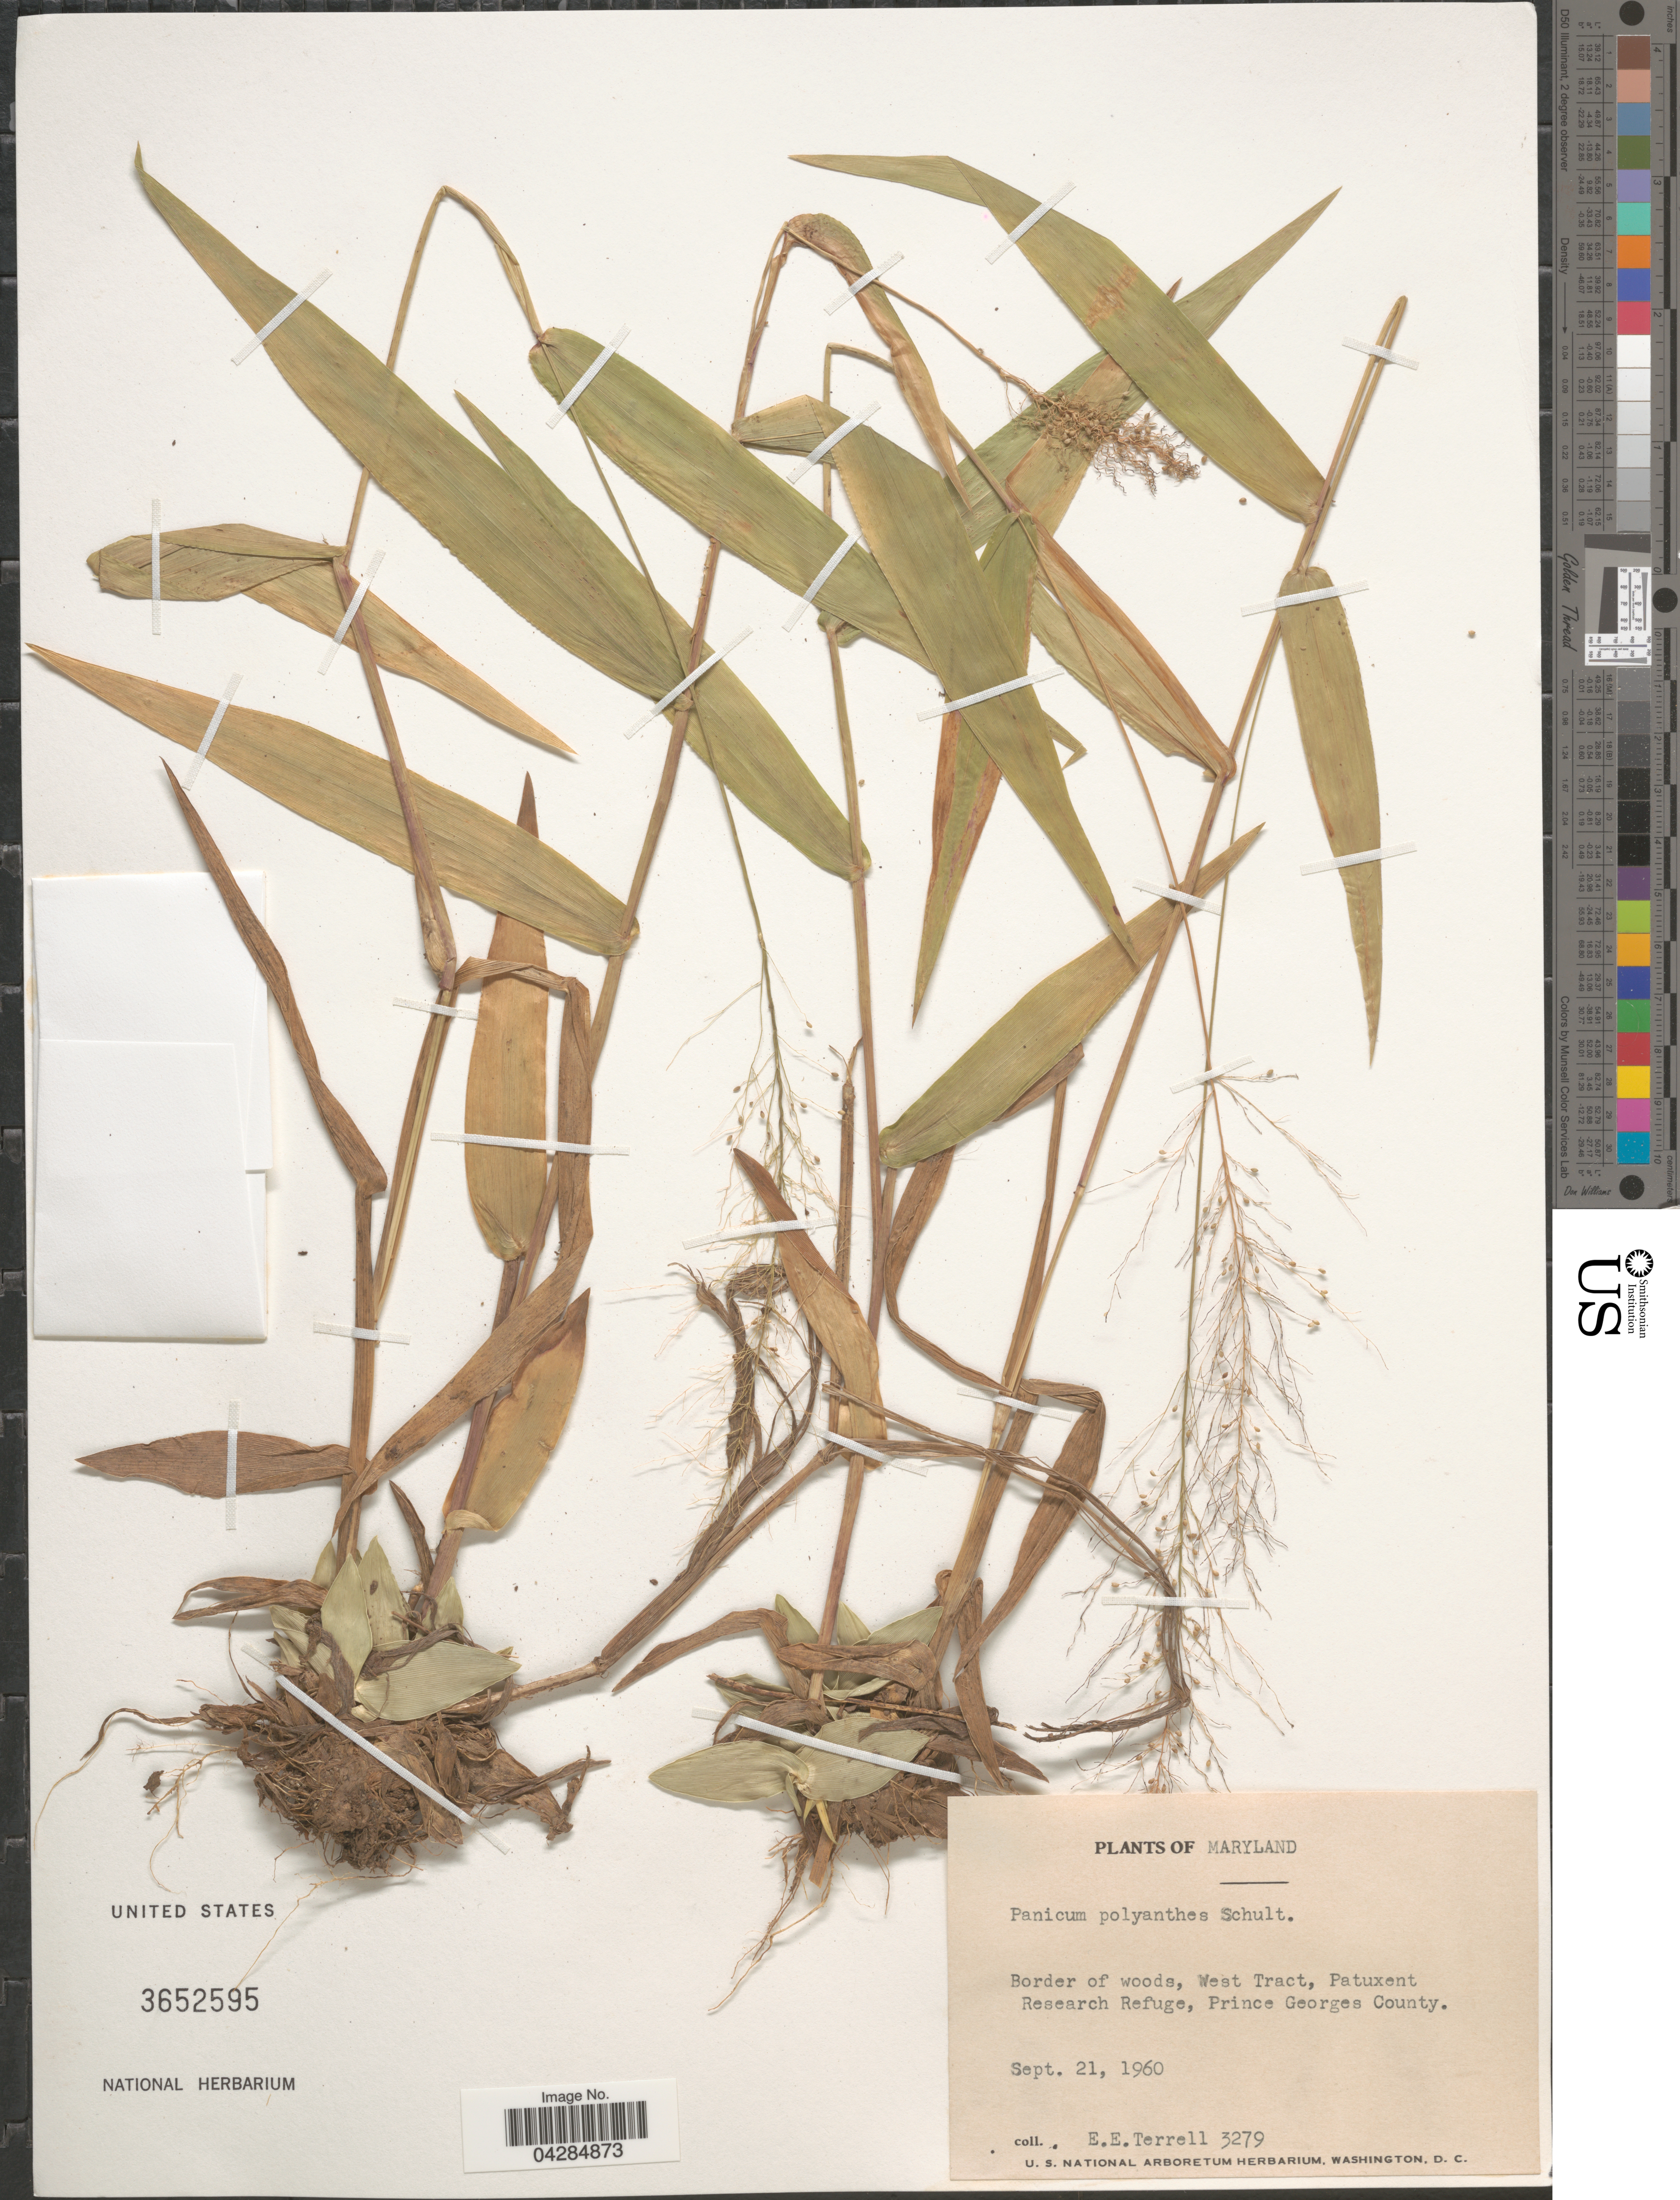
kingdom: Plantae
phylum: Tracheophyta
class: Liliopsida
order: Poales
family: Poaceae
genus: Dichanthelium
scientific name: Dichanthelium polyanthes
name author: (Schult.) Mohlenbr.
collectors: E. E. Terrell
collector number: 3279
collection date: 1960-09-21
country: United States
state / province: Maryland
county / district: Prince George's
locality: Border of woods, West Tract, Patuxent Research Refuge, Prince Georges County.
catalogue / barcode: US 3652595